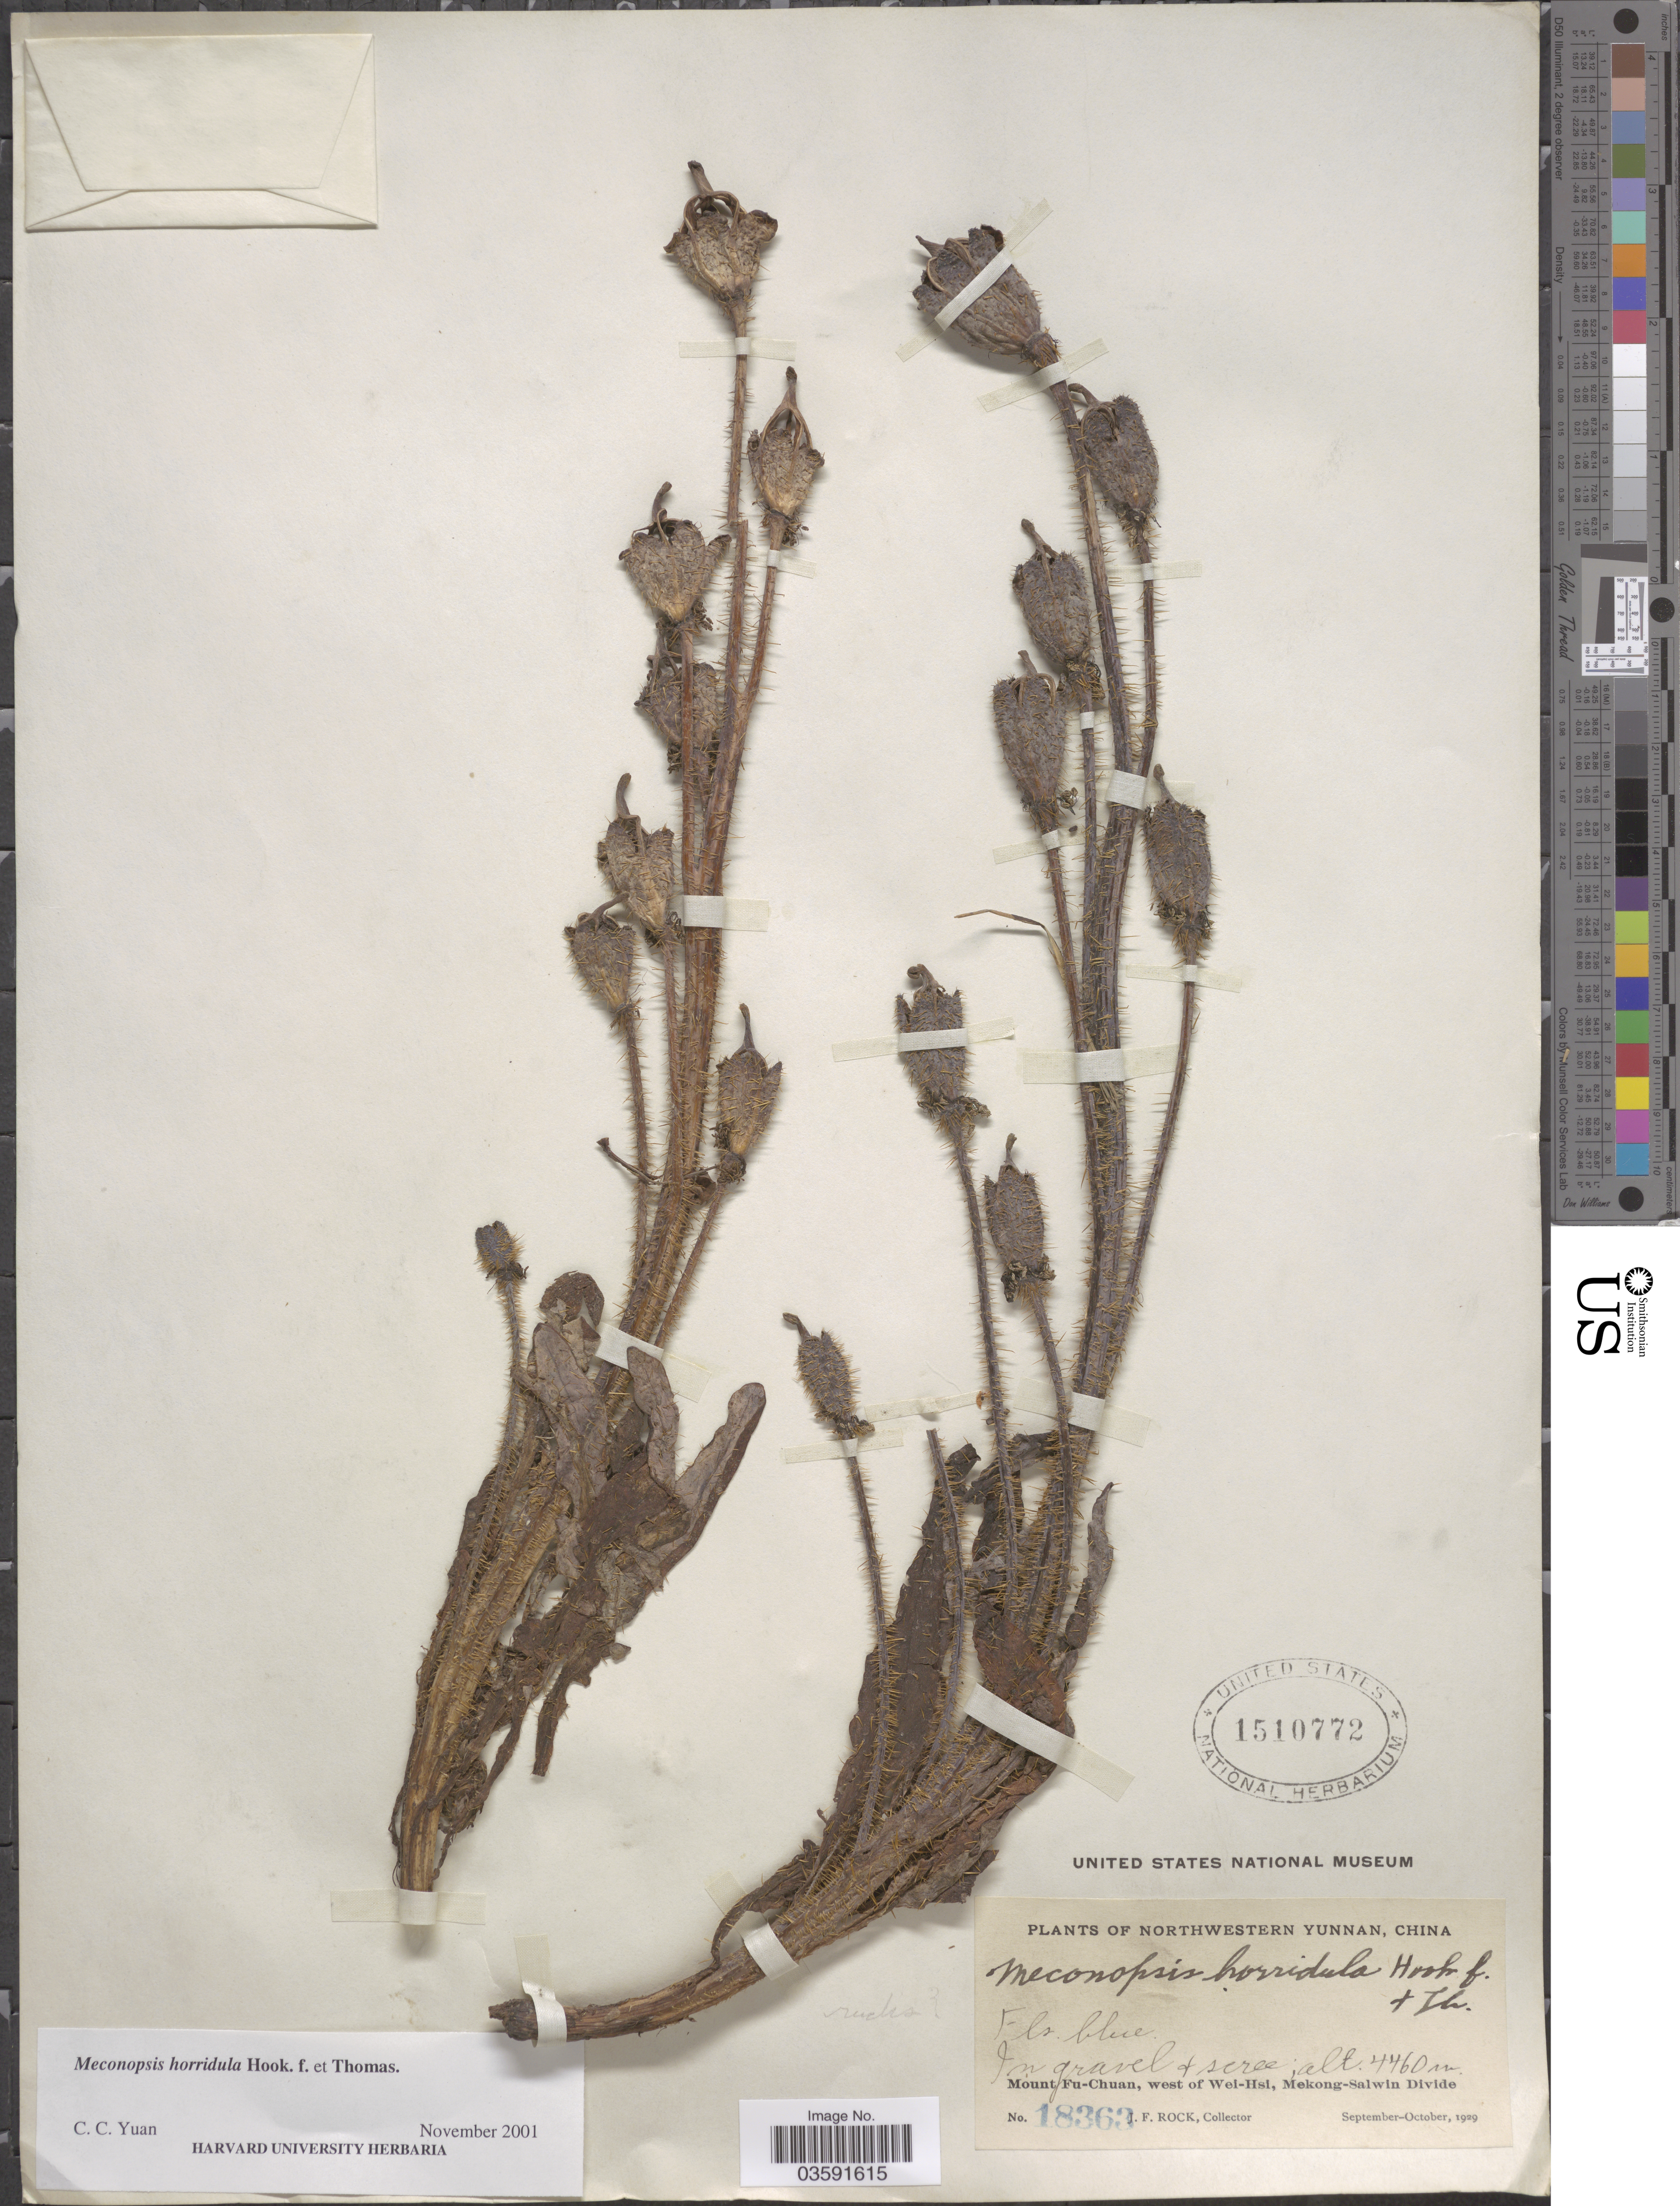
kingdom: Plantae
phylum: Tracheophyta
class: Magnoliopsida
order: Ranunculales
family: Papaveraceae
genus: Meconopsis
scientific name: Meconopsis horridula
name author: Hook. f. & Thomson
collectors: J. Rock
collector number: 18363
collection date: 1929-09/1929-10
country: China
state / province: Yunnan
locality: Northwestern Yunnan. Mount Fu-Chuan, west of Wei-Hsi, Mekong-Salwin Divide.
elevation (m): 4460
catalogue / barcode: US 1510772